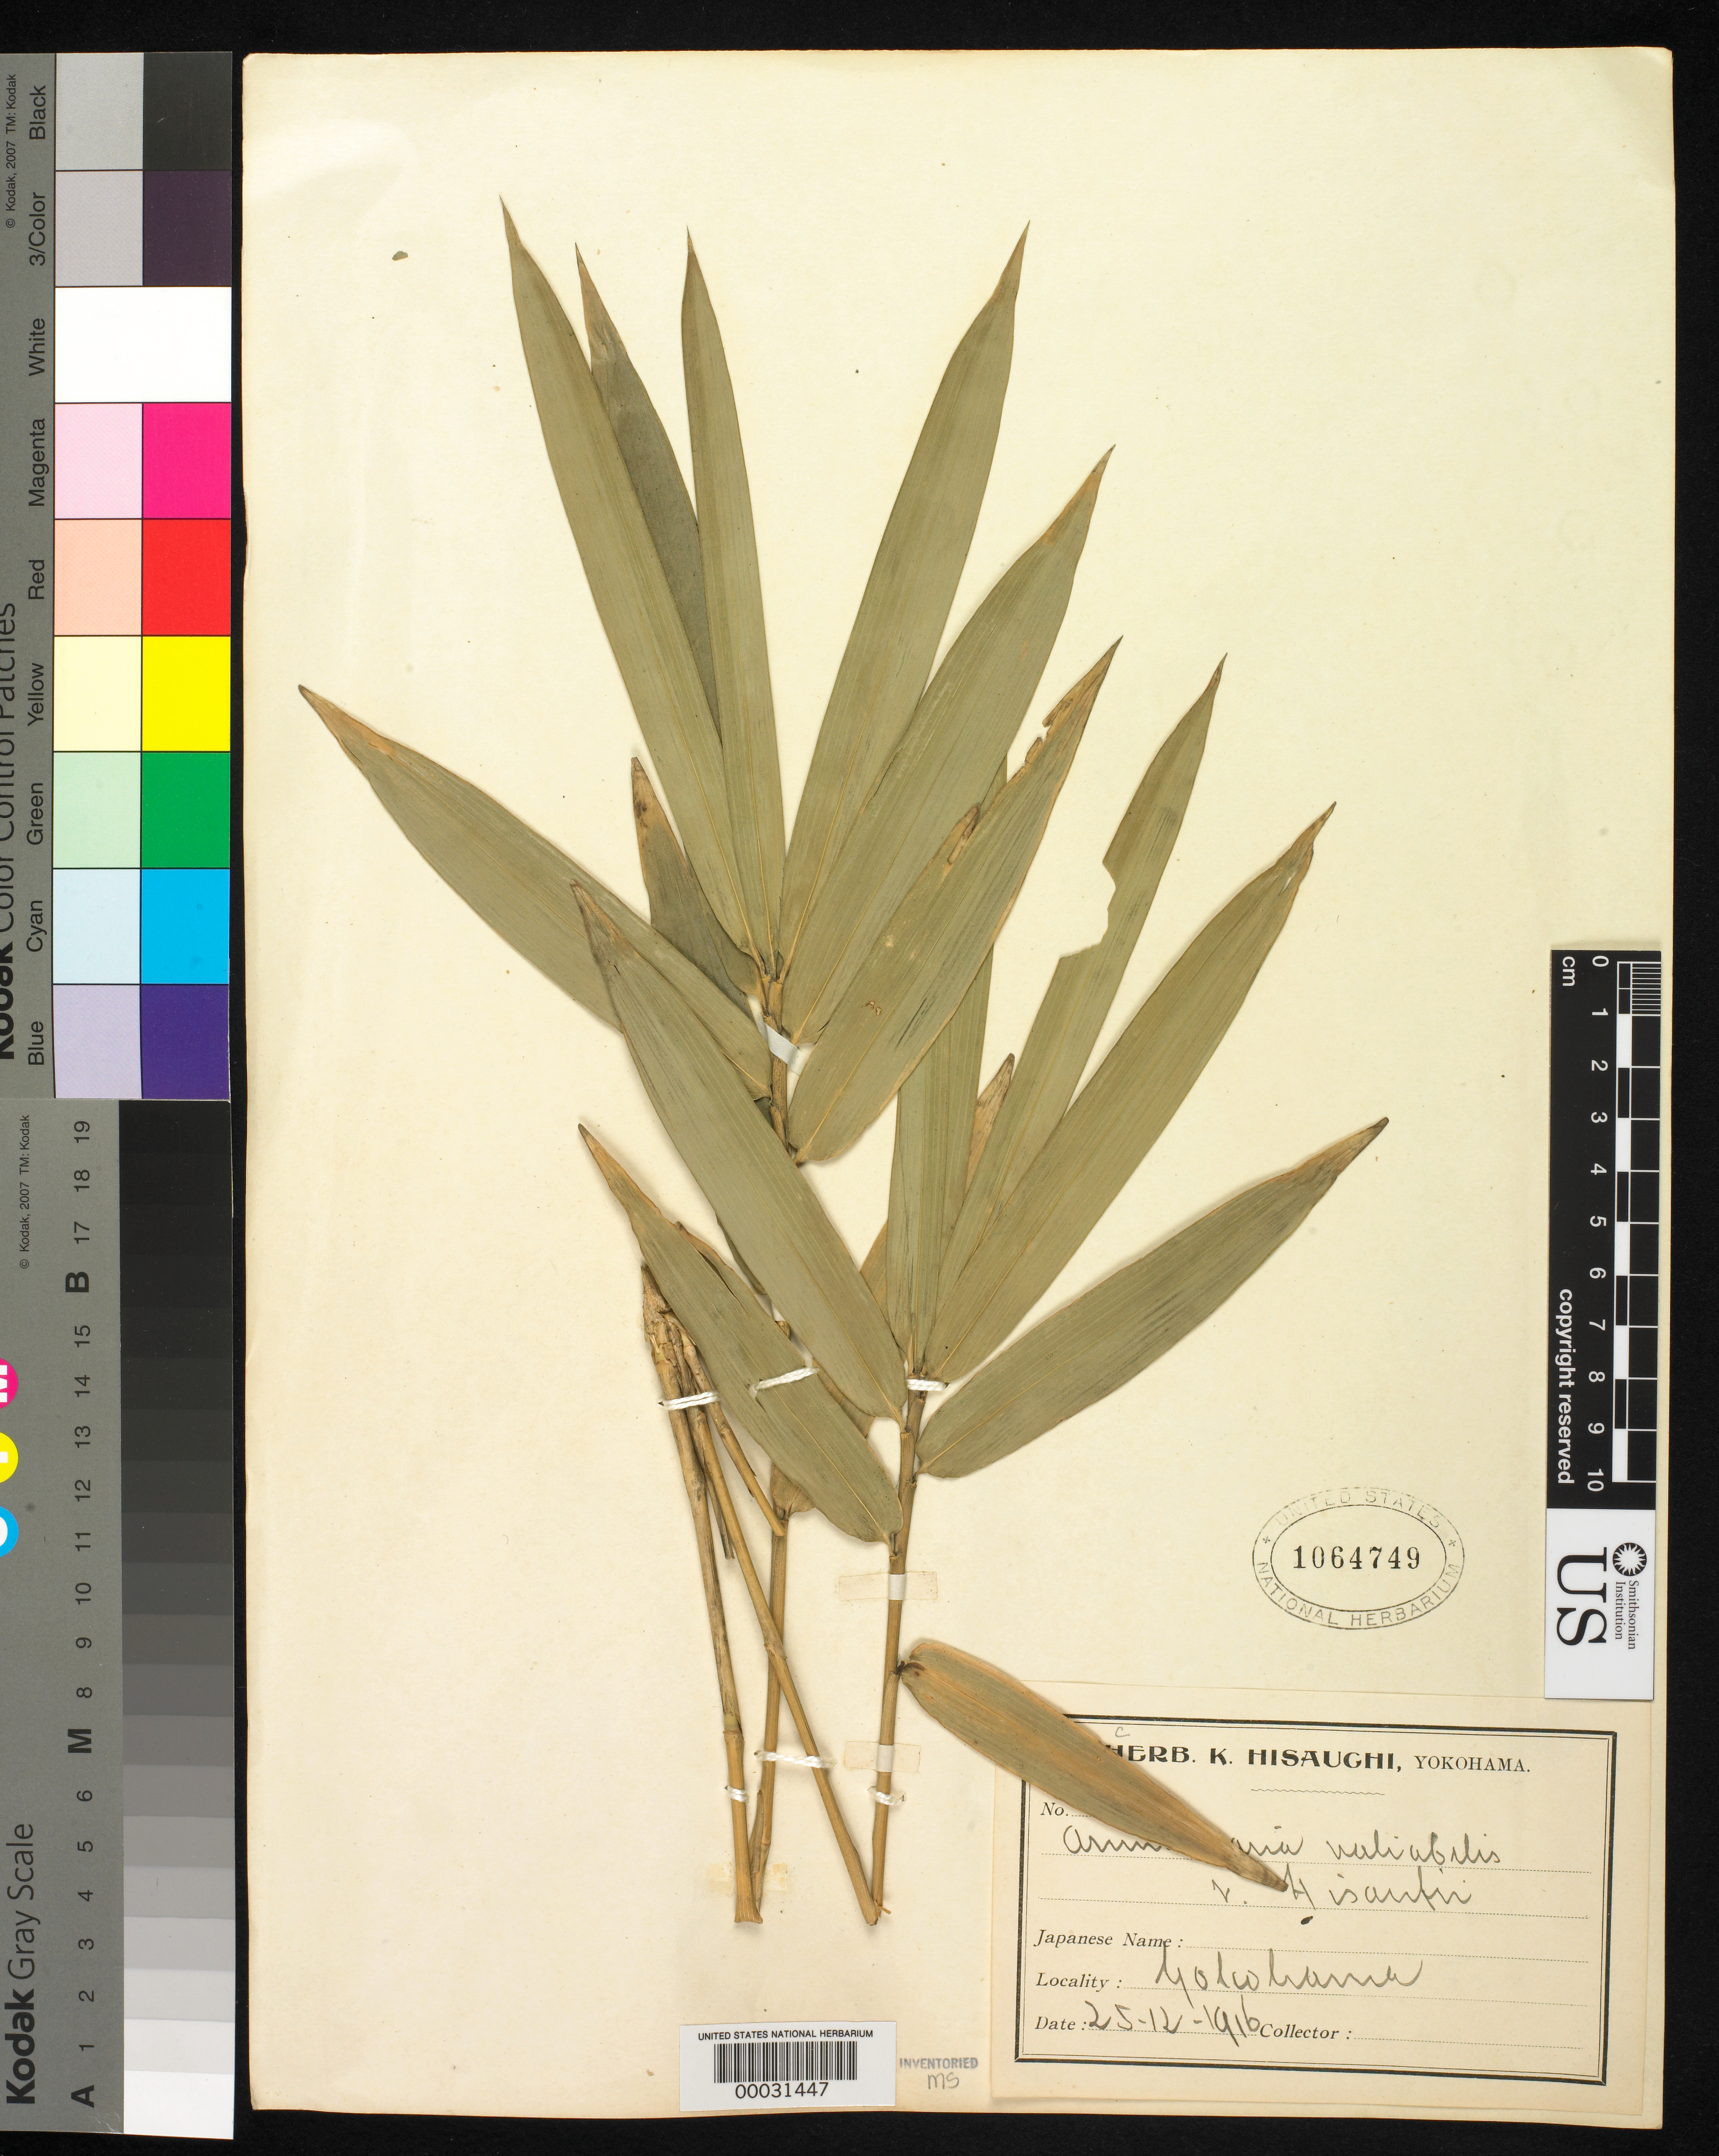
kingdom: Plantae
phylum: Tracheophyta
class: Liliopsida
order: Poales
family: Poaceae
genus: Pleioblastus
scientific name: Pleioblastus fortunei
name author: (Van Houtte) Nakai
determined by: Poaceae Reorganization Project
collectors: K. Hisauchi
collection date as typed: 25 Dec 1916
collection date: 1916-12-25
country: Japan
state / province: Kanagawa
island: Honshu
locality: Yokohama.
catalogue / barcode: US 1064749